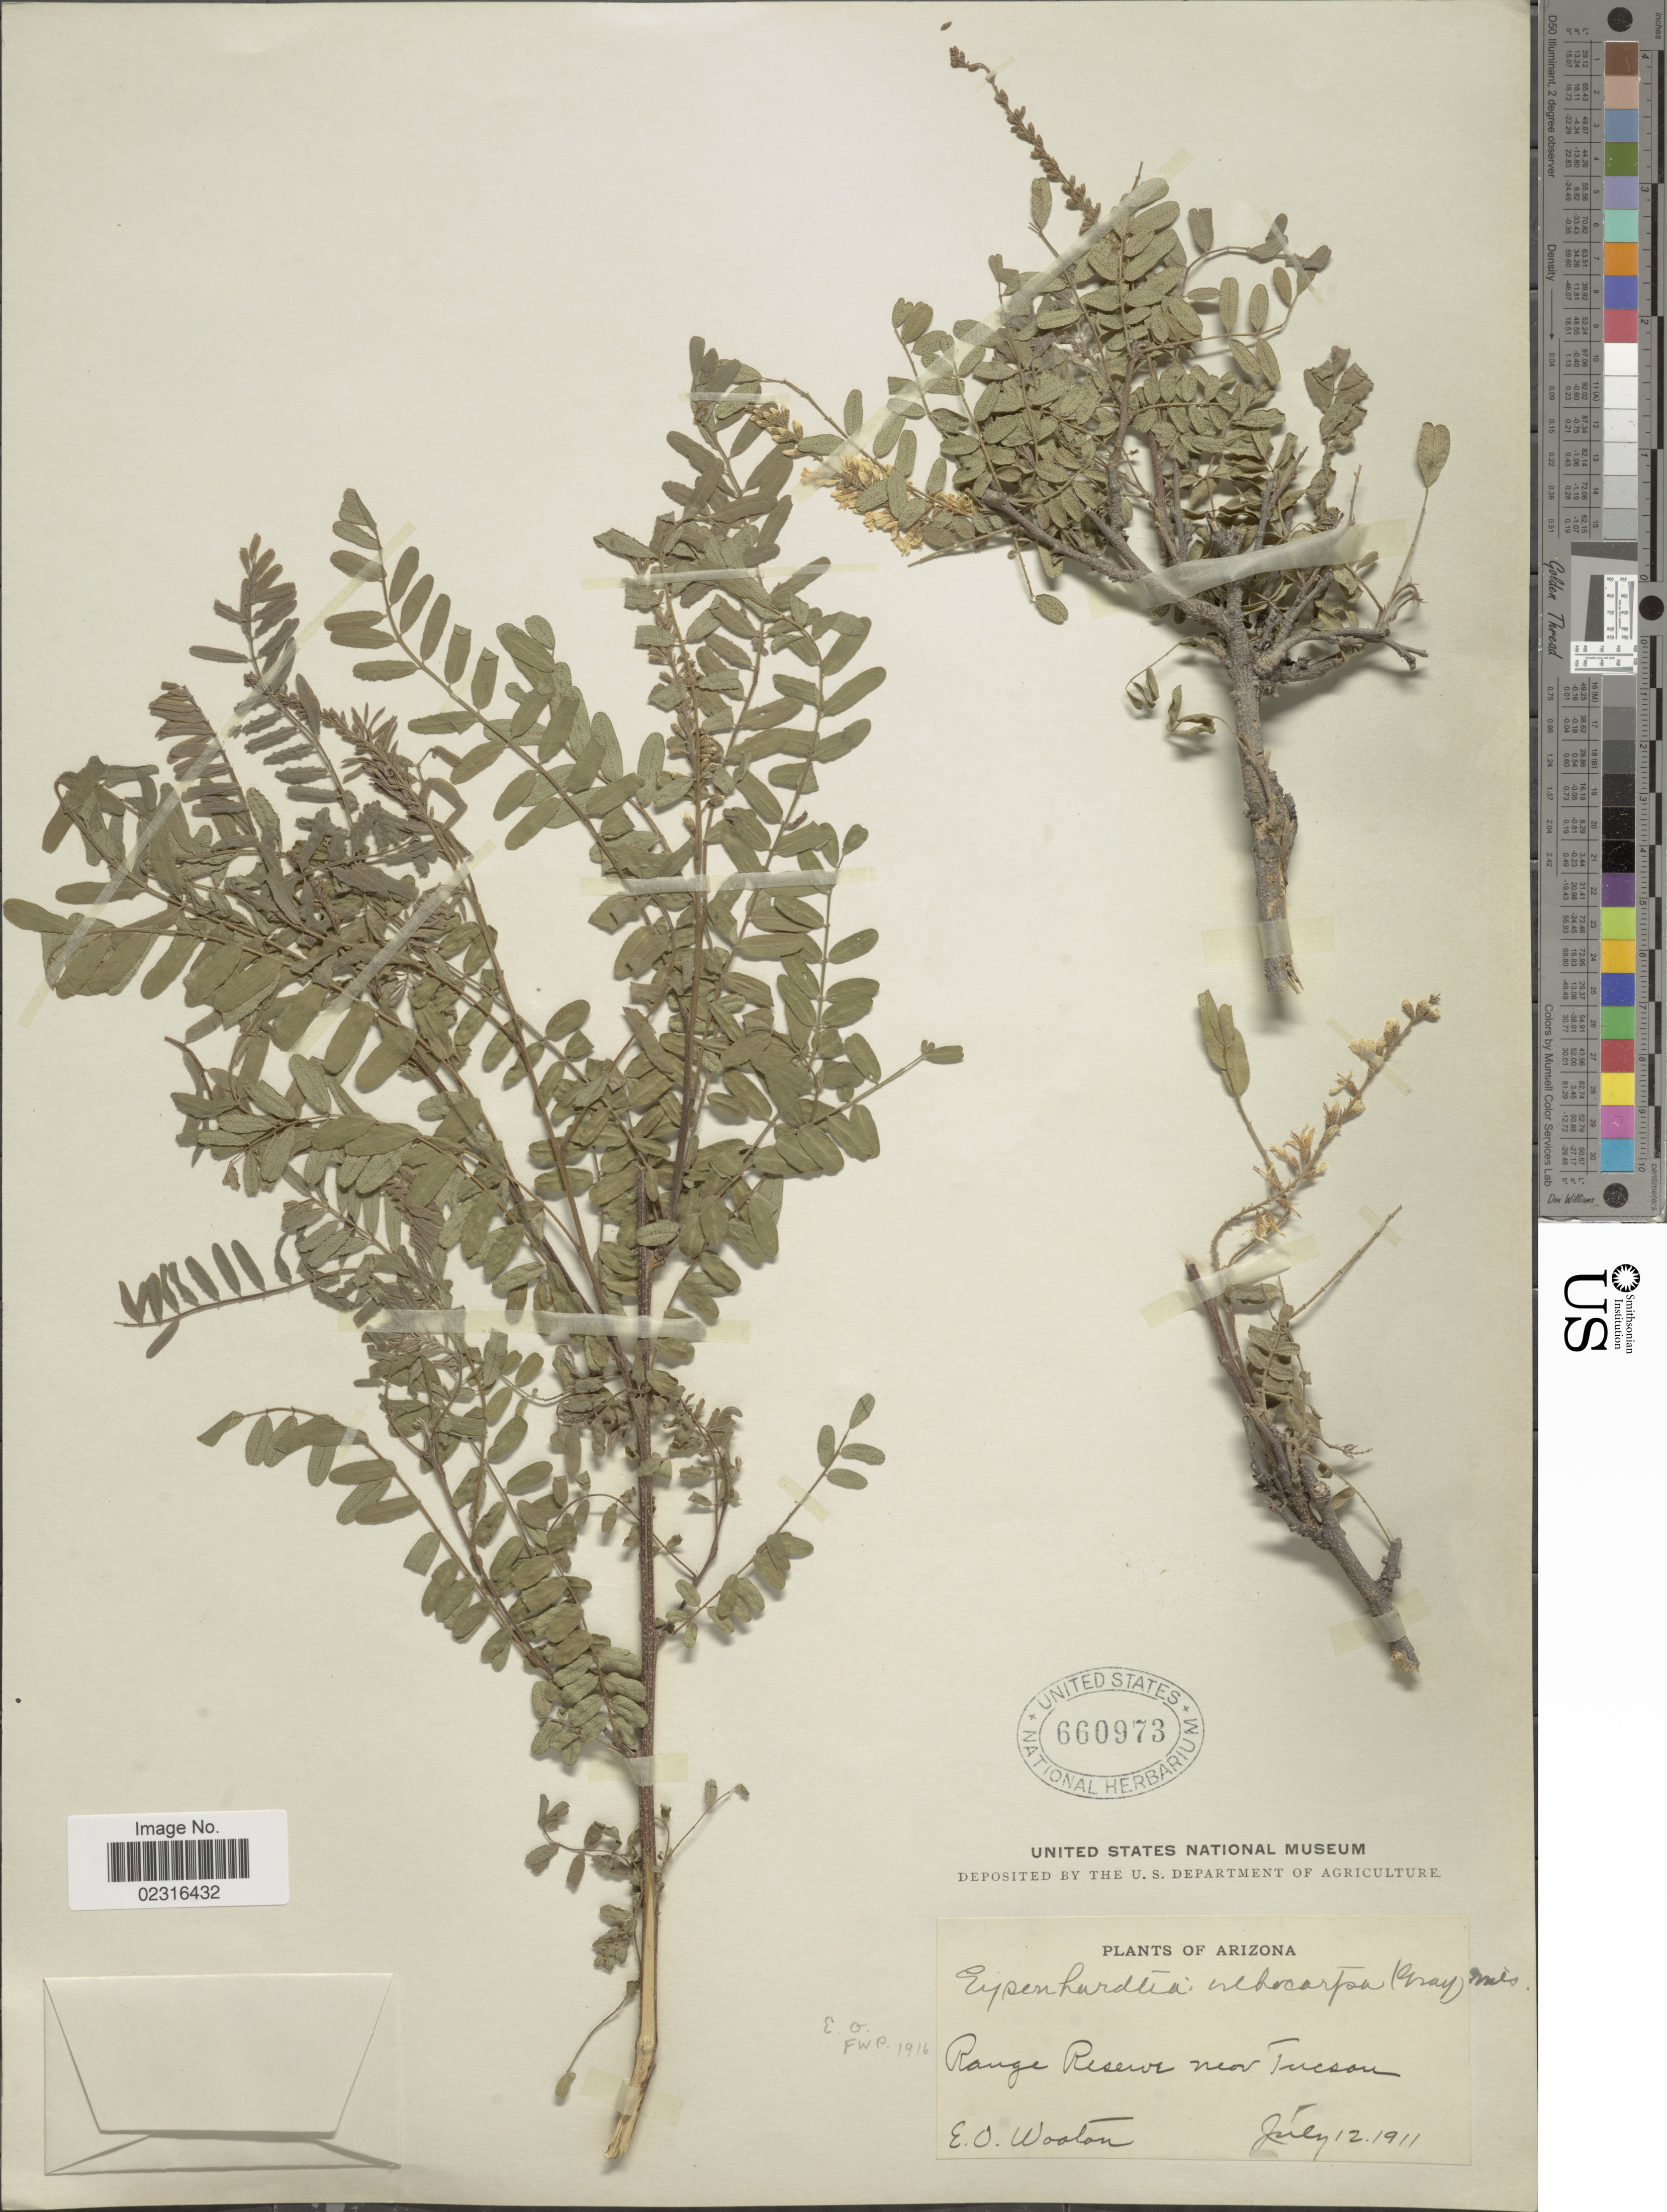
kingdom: Plantae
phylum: Tracheophyta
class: Magnoliopsida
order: Fabales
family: Fabaceae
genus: Eysenhardtia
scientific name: Eysenhardtia orthocarpa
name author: (A. Gray) S. Watson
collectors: E. O. Wooton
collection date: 1911-07-12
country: United States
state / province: Arizona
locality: Range Reserve near Tucson.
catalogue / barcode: US 660973